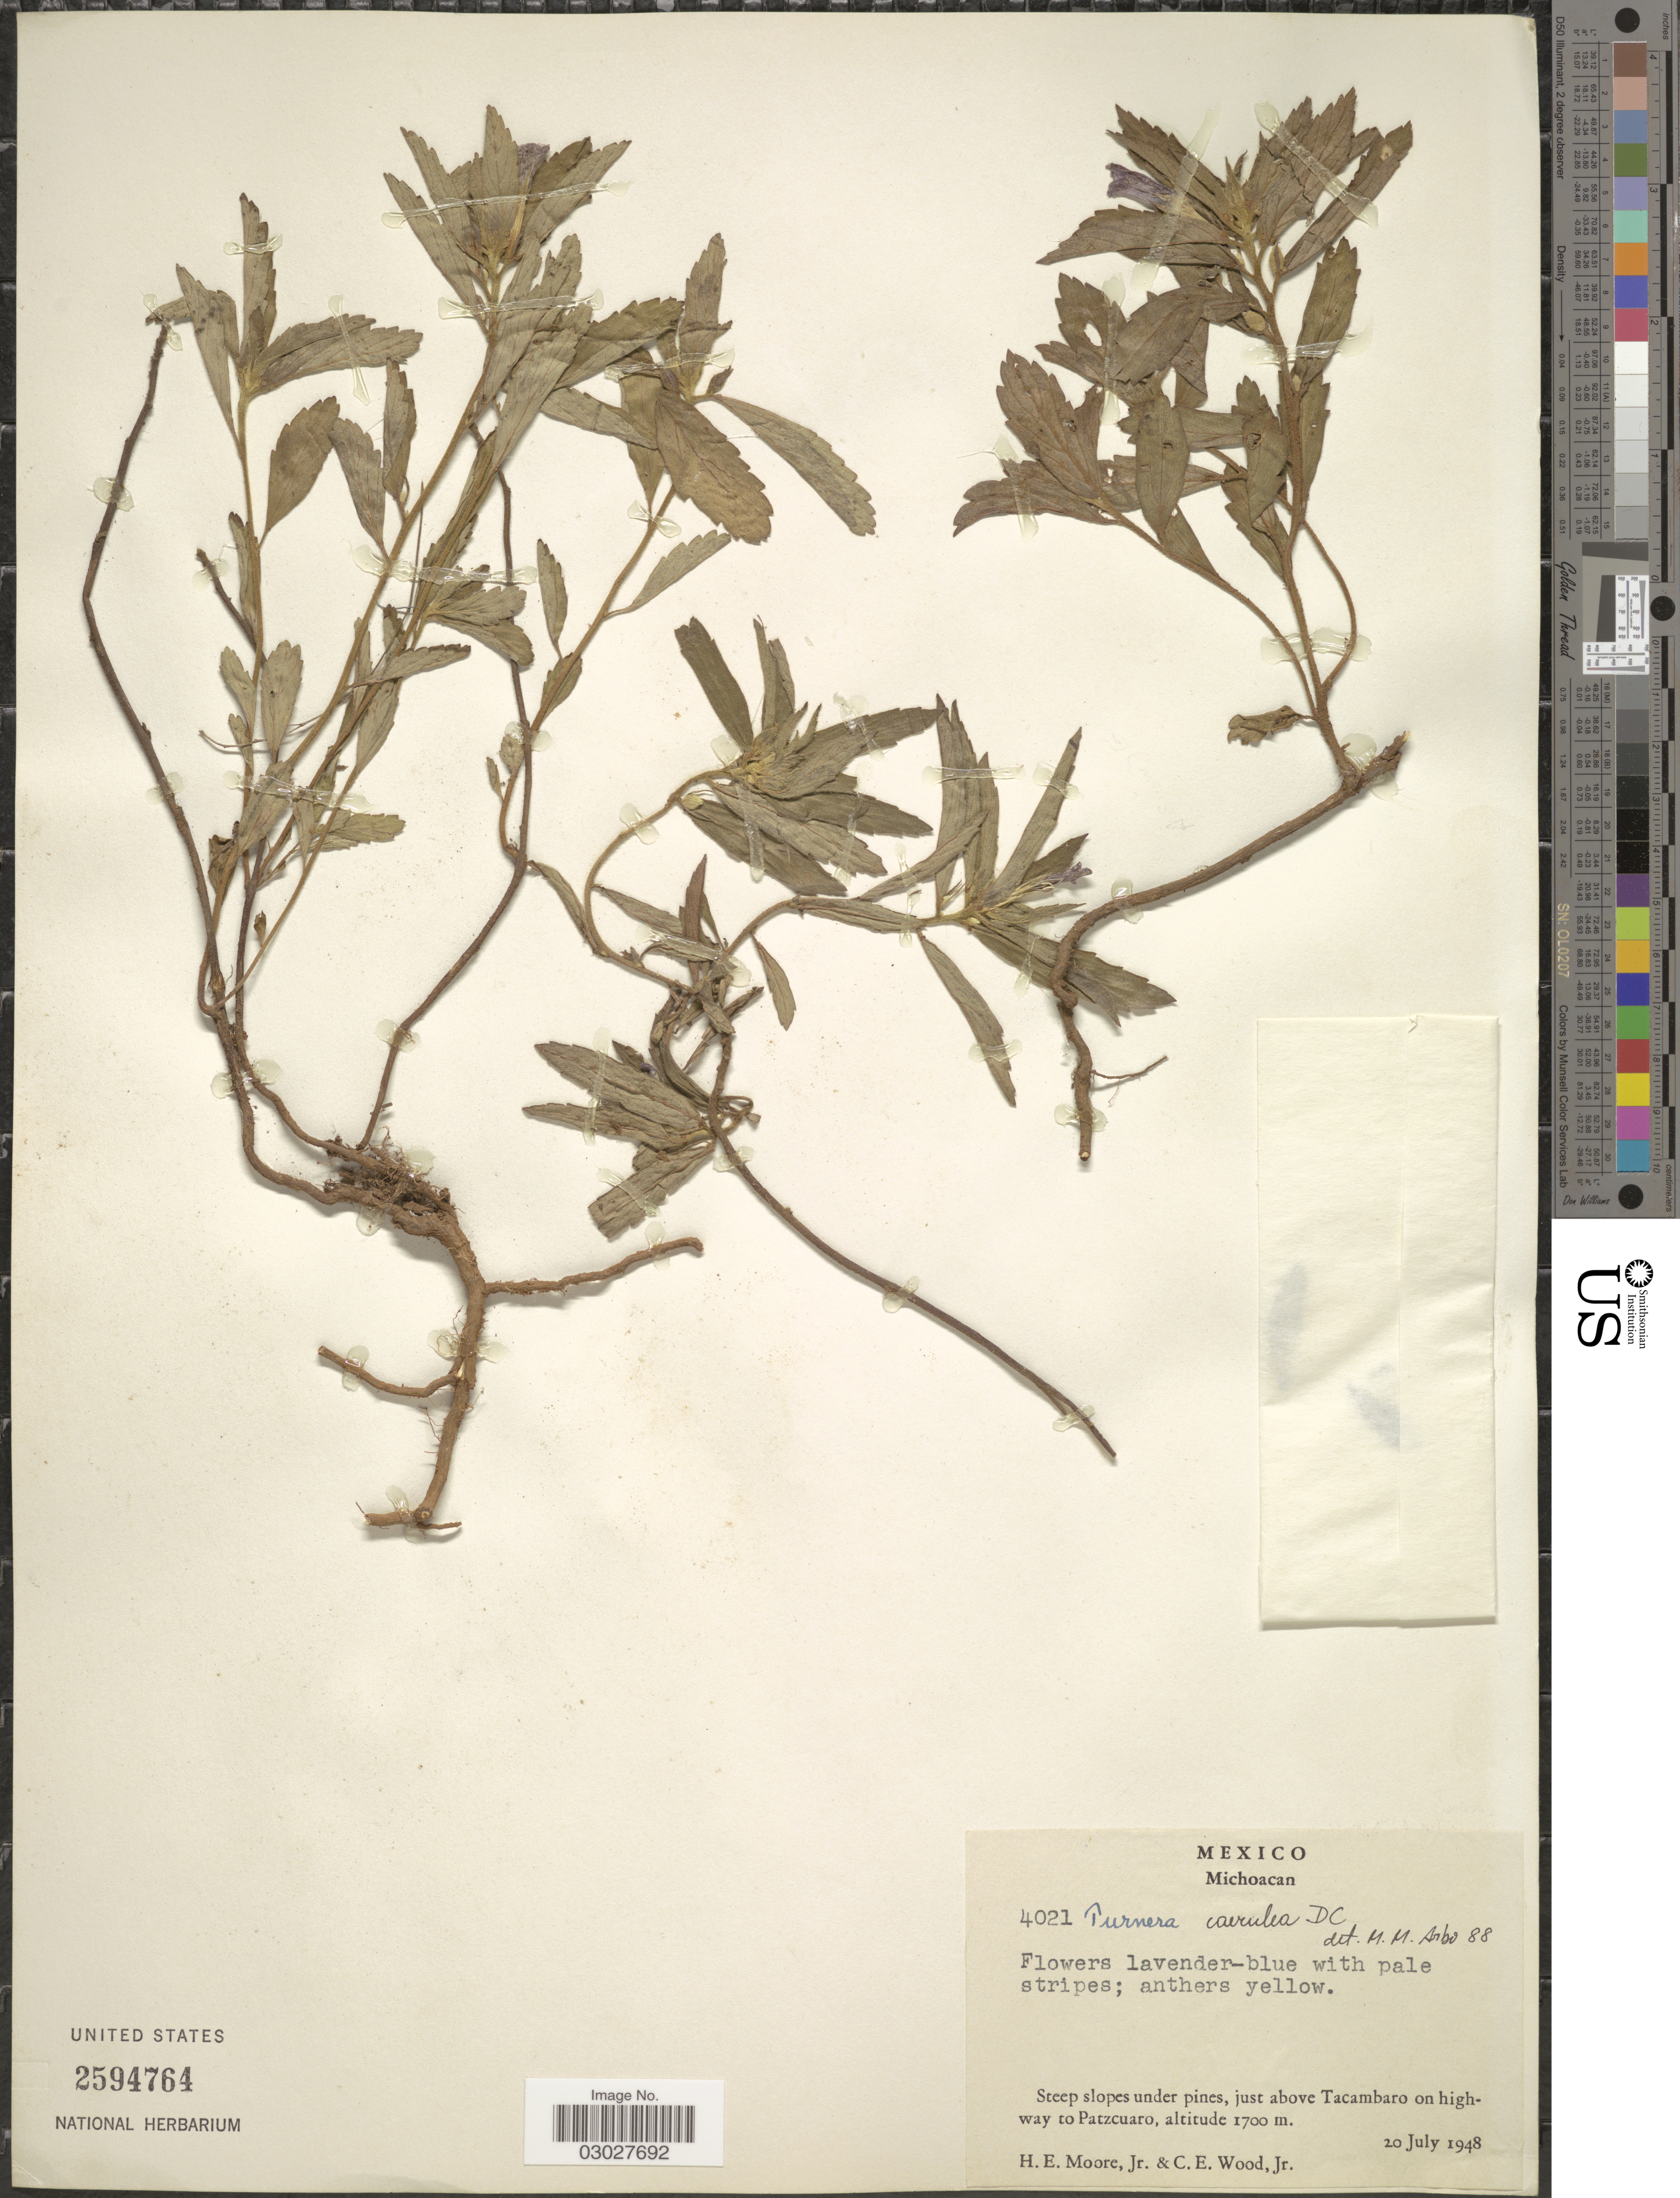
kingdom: Plantae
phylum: Tracheophyta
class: Magnoliopsida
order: Malpighiales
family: Turneraceae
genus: Turnera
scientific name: Turnera caerulea var. caerulea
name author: Moc. & Sessé ex DC.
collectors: H. E. Moore & C. Wood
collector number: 4021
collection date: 1948-07-20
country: Mexico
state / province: Michoacán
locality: Just above Tacambaro on highway to Patzcuaro.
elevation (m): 1700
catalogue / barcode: US 2594764